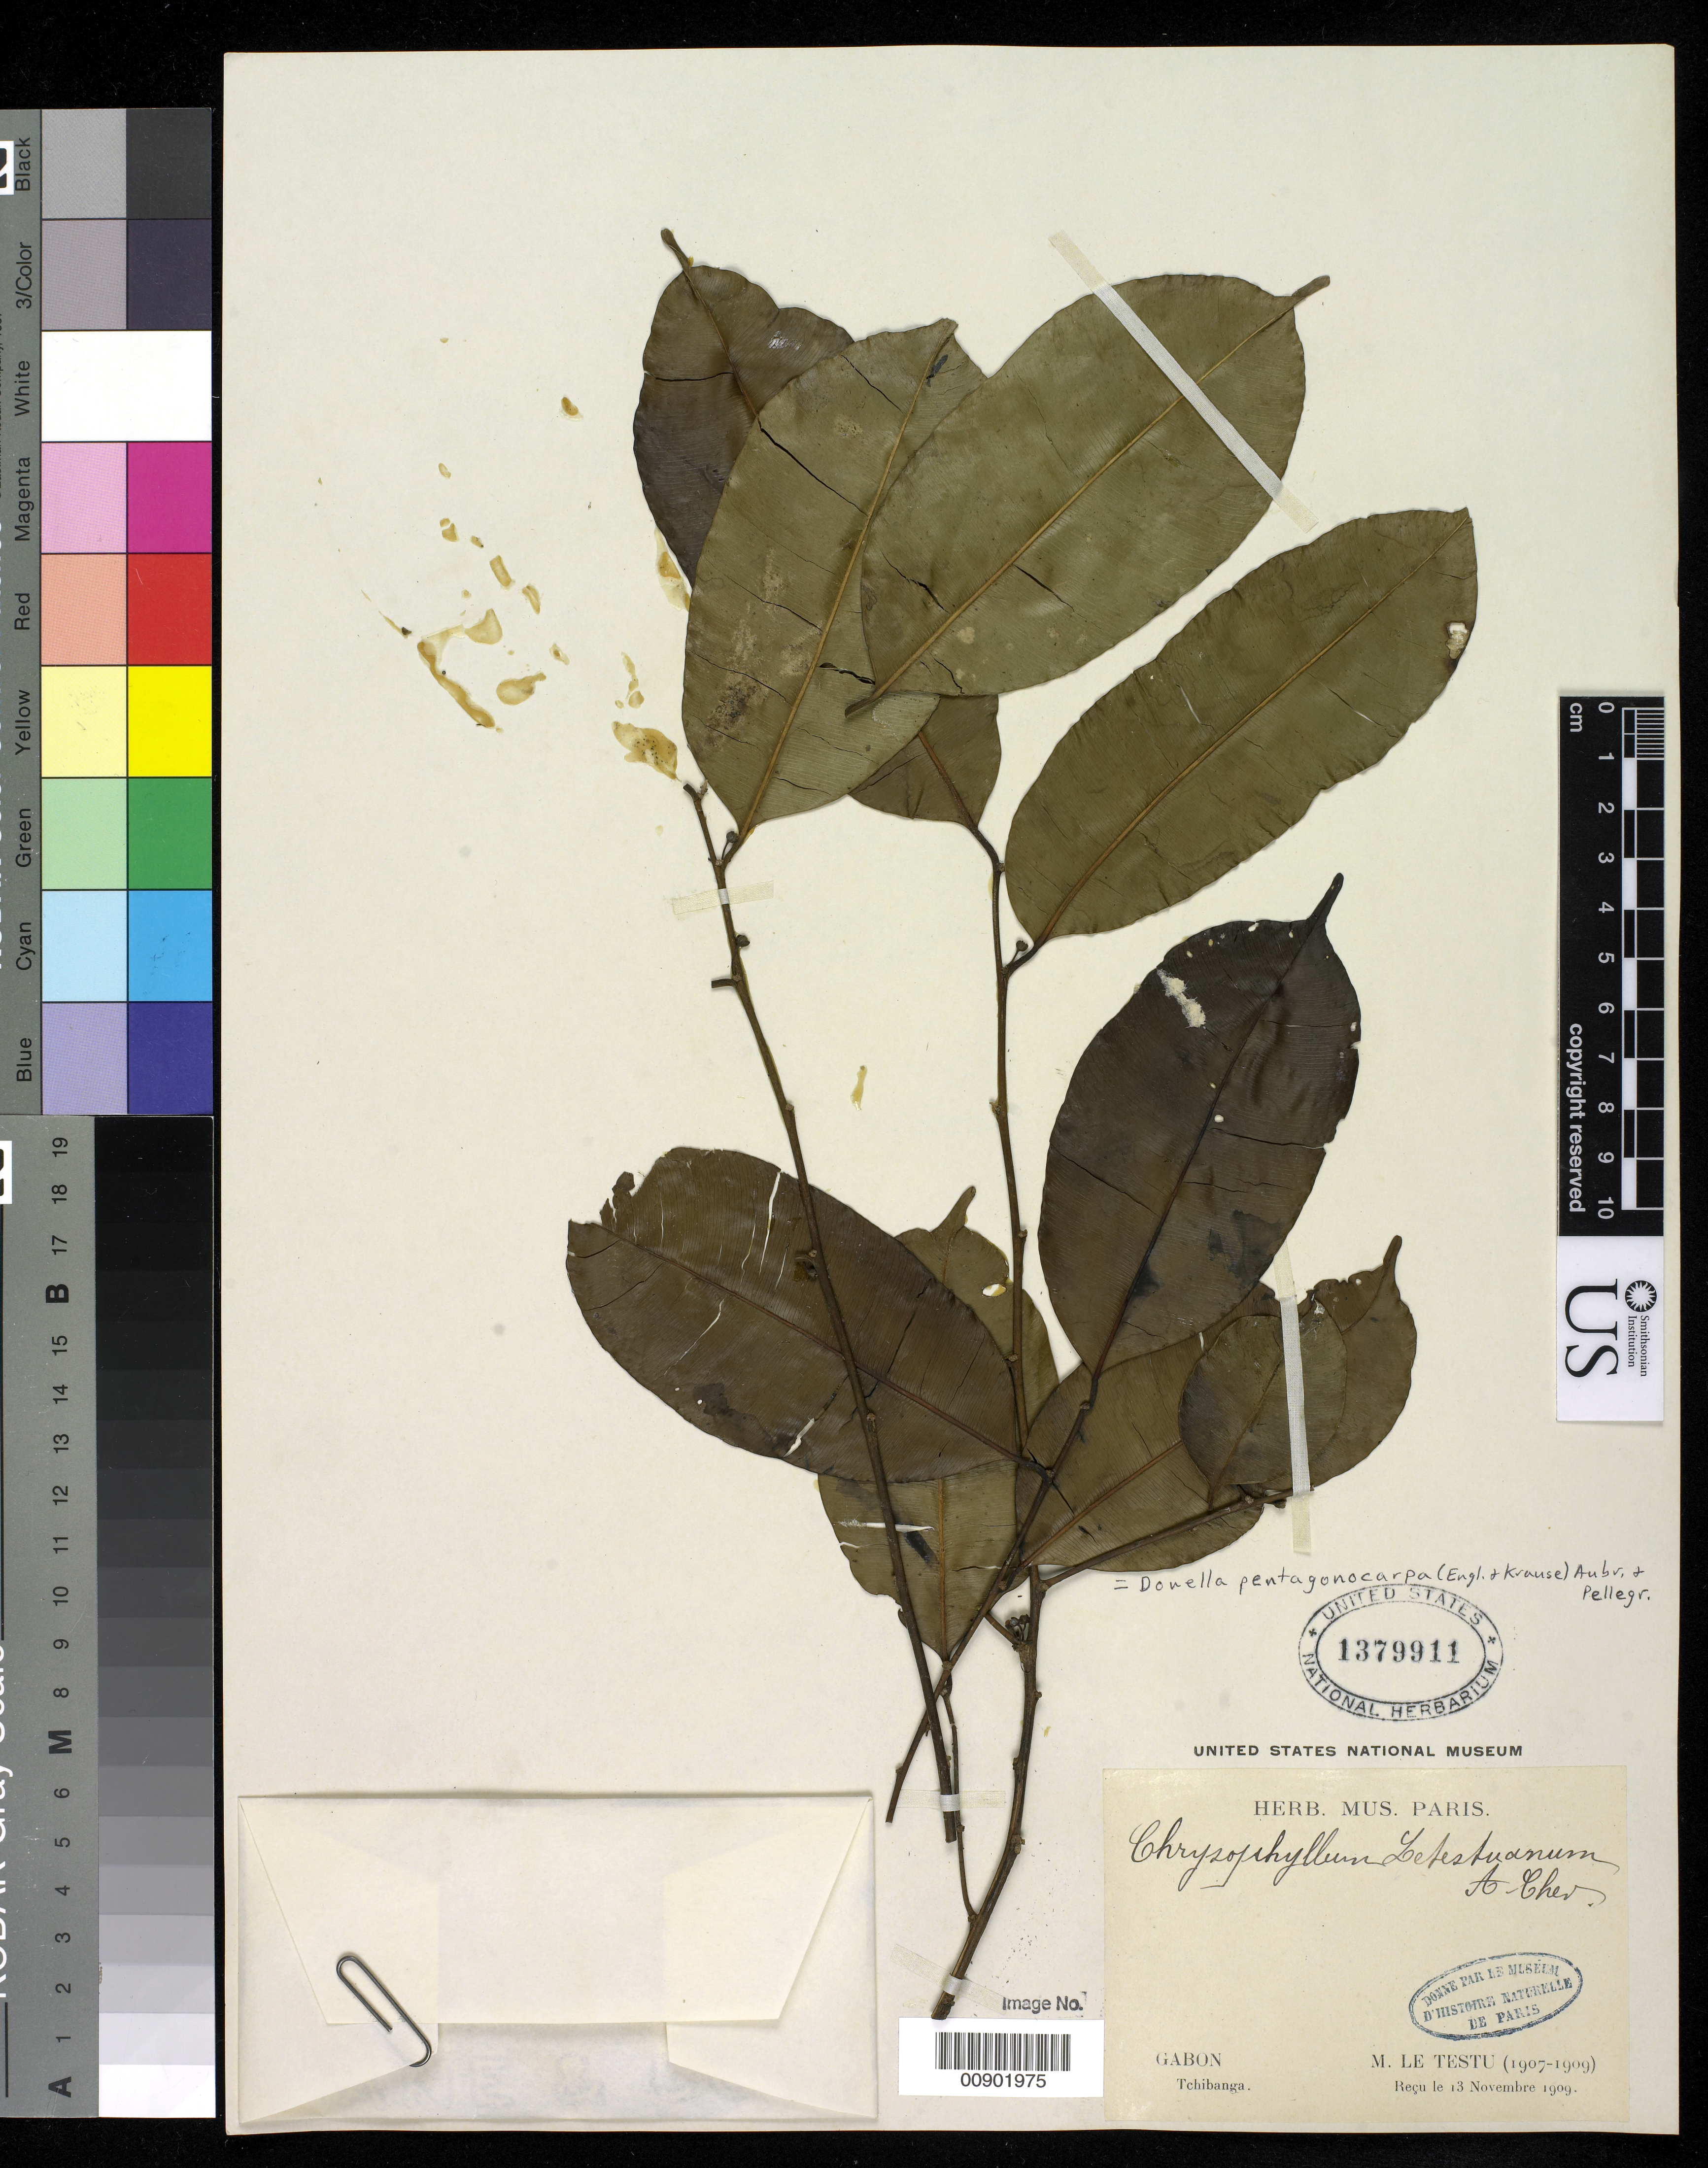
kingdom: Plantae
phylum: Tracheophyta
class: Magnoliopsida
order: Ericales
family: Sapotaceae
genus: Chrysophyllum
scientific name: Chrysophyllum letestuanum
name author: A. Chev.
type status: Possible Isotype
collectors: G. Le Testu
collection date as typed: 1907 to 1909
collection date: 1907/1909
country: Gabon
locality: Tchibanga.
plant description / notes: Currently accepted name as cited by Aubréville in Fl. Gabon (1961) & Not. Syst. 16: 248 (1961).; Type is Le Testu 1198 as cited by Aubréville (1961 in Fl. Gabon).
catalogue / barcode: US 1379911